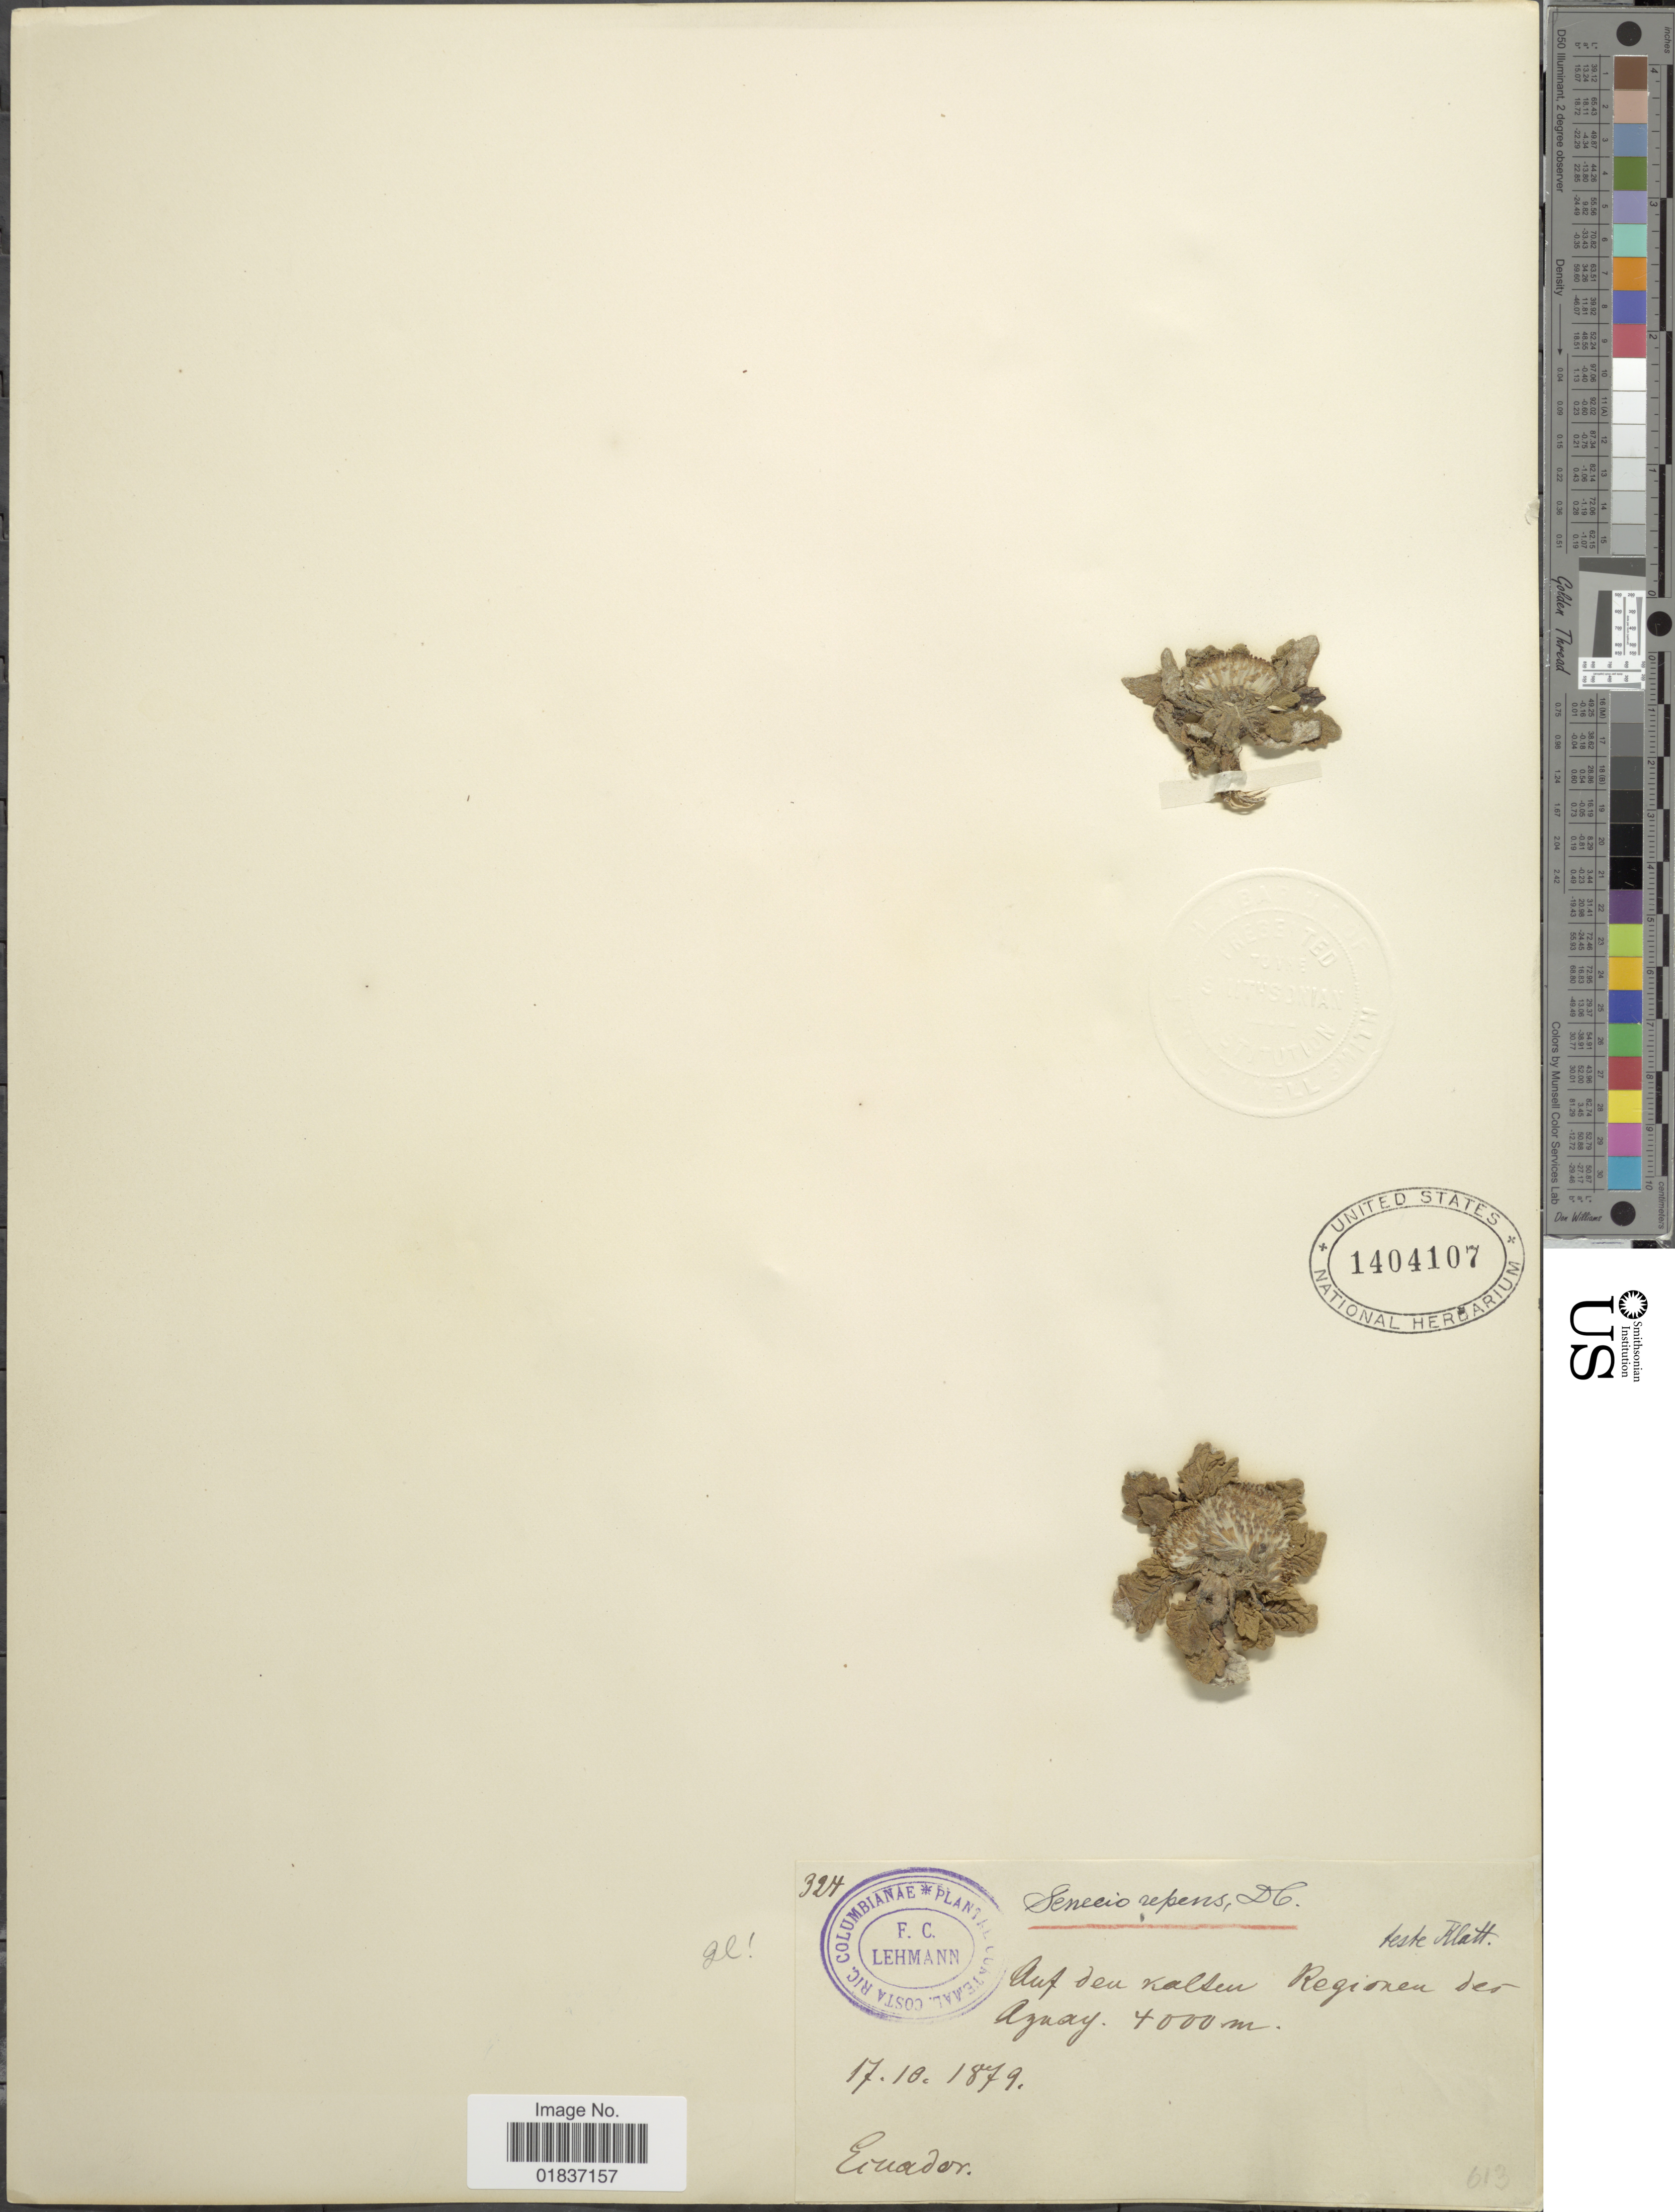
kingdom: Plantae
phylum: Tracheophyta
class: Magnoliopsida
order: Asterales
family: Asteraceae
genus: Senecio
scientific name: Senecio rhizocephalus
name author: Turcz.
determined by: Salomon, Luciana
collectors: F. C. Lehmann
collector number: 324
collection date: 1879-10-17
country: Ecuador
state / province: Azuay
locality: Auf den Kalden Regionen der Azuay.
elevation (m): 4000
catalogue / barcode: US 1404107